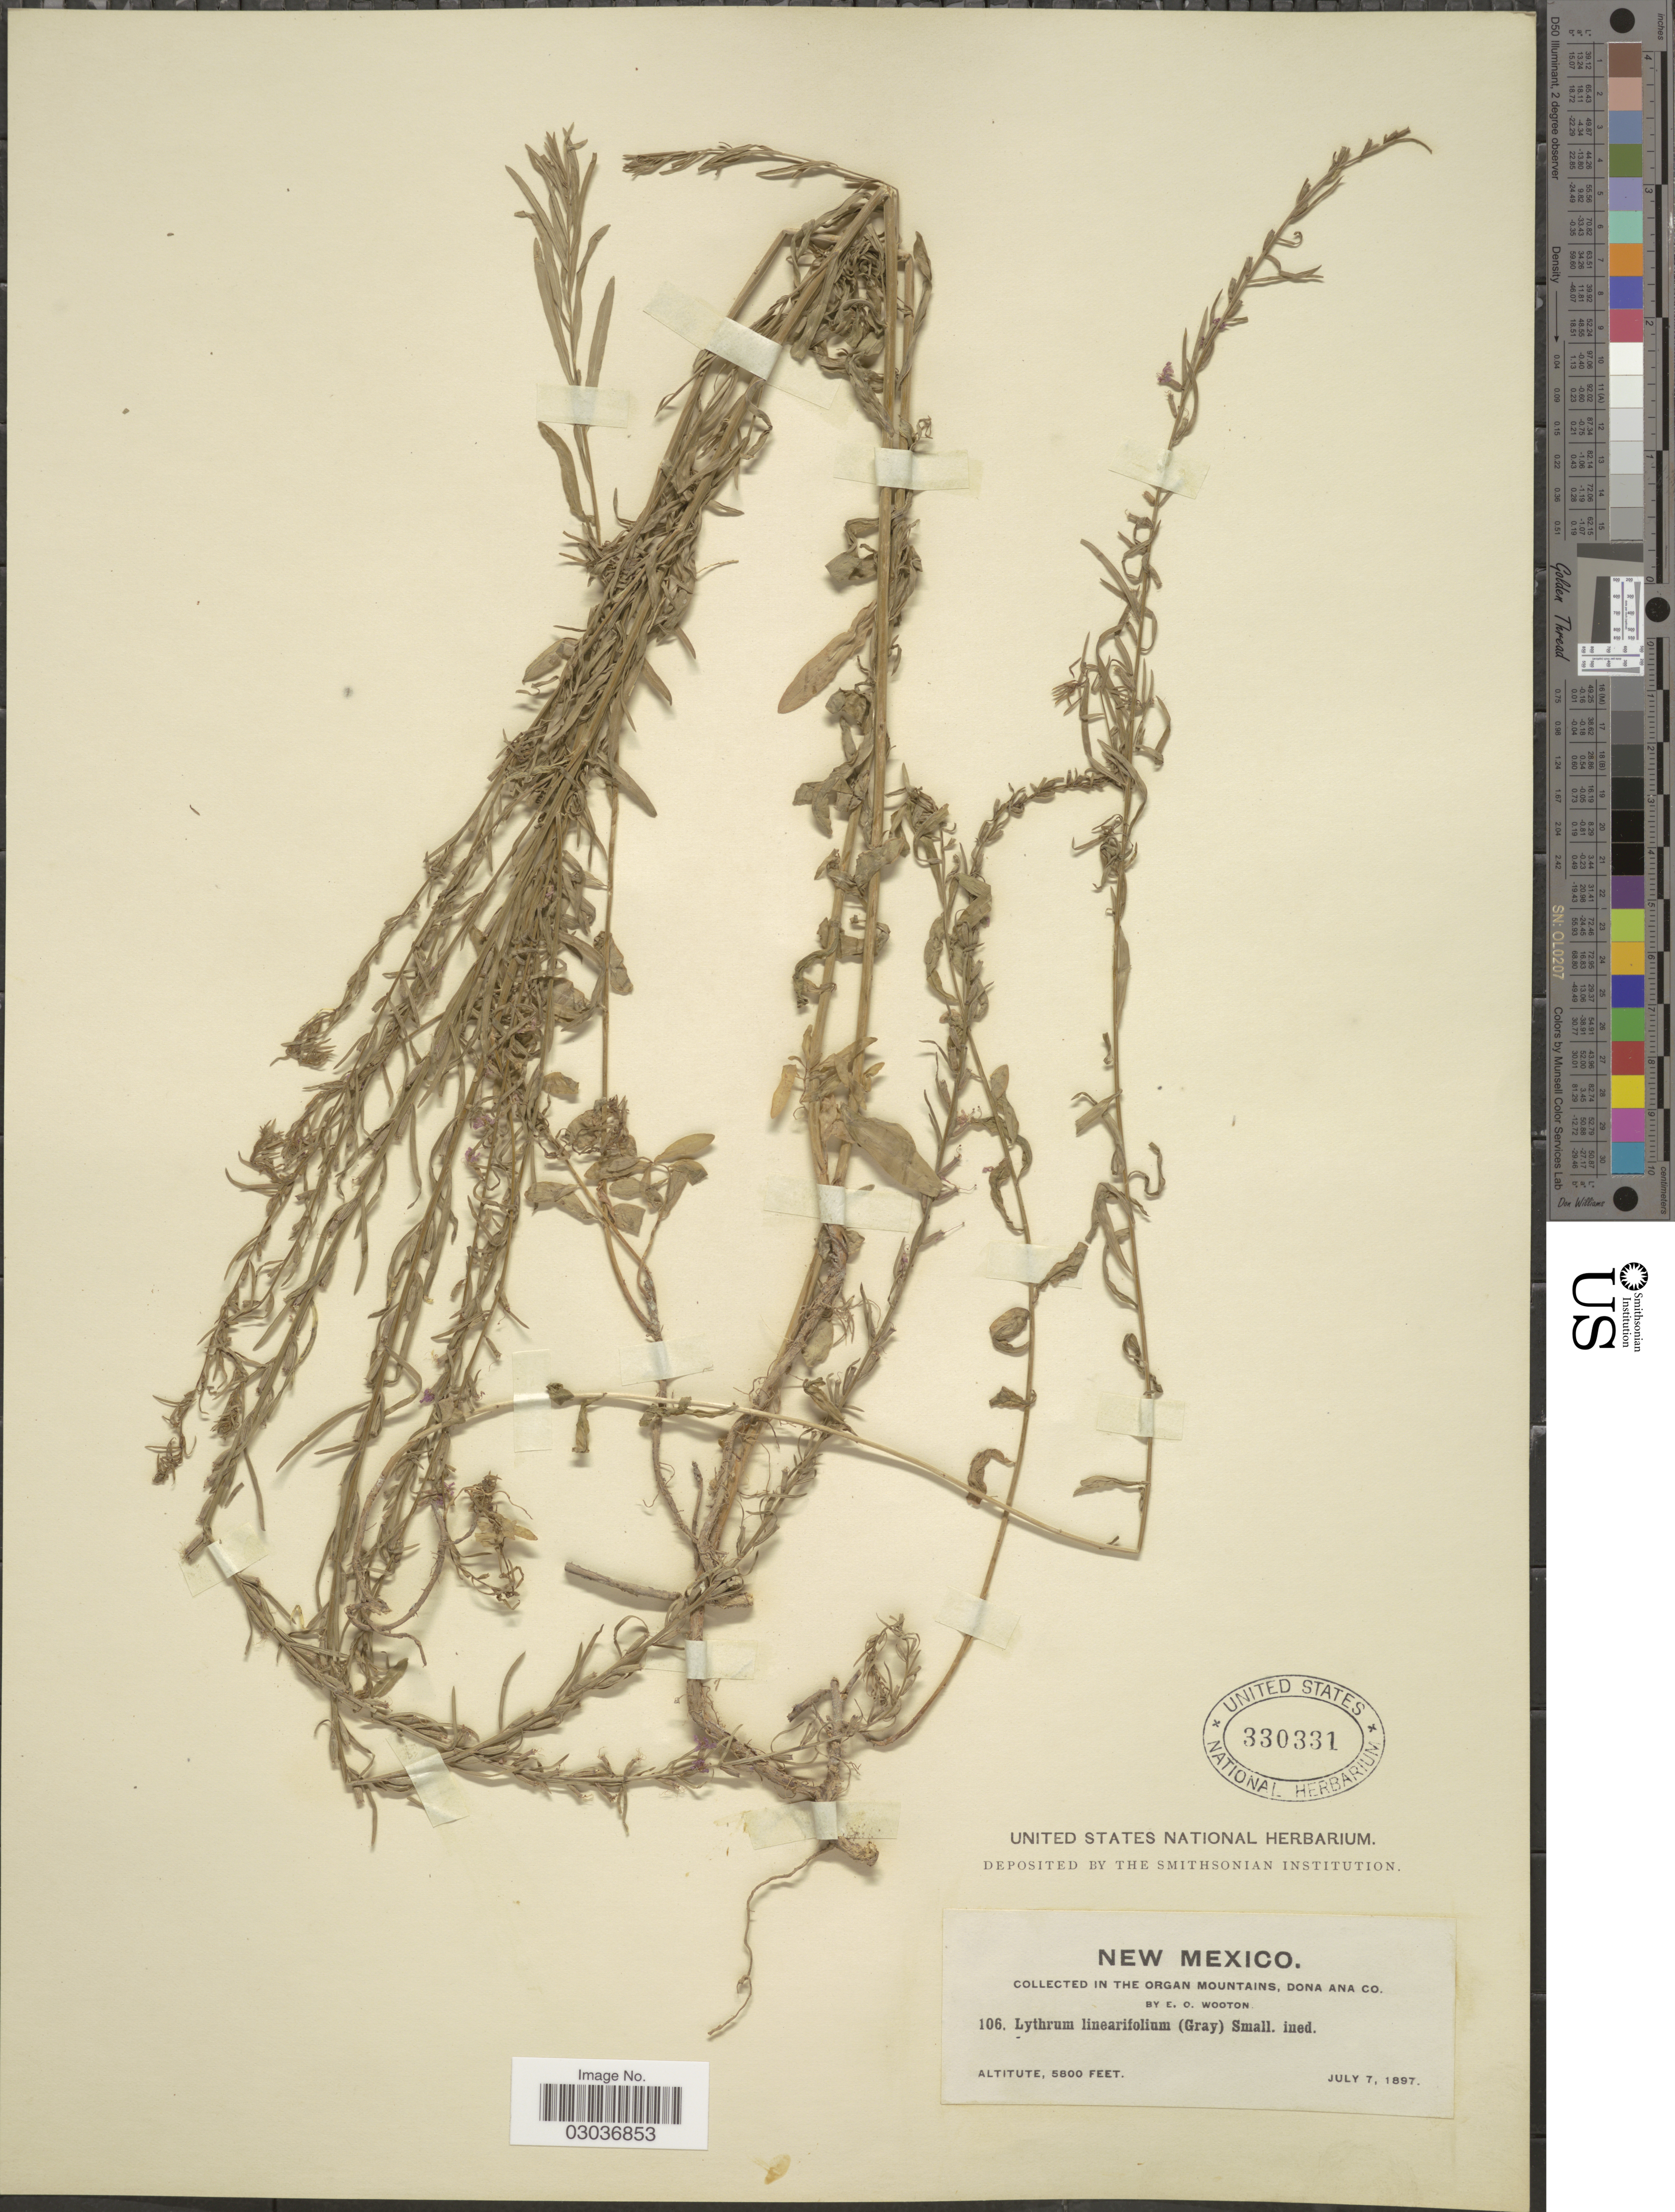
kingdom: Plantae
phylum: Tracheophyta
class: Magnoliopsida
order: Myrtales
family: Lythraceae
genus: Lythrum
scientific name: Lythrum californicum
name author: Torr. & A. Gray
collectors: E. O. Wooton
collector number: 106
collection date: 1897-07-07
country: United States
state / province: New Mexico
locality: Collected in the Organ Mountains, Dona Ana Co.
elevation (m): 1768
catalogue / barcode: US 330331